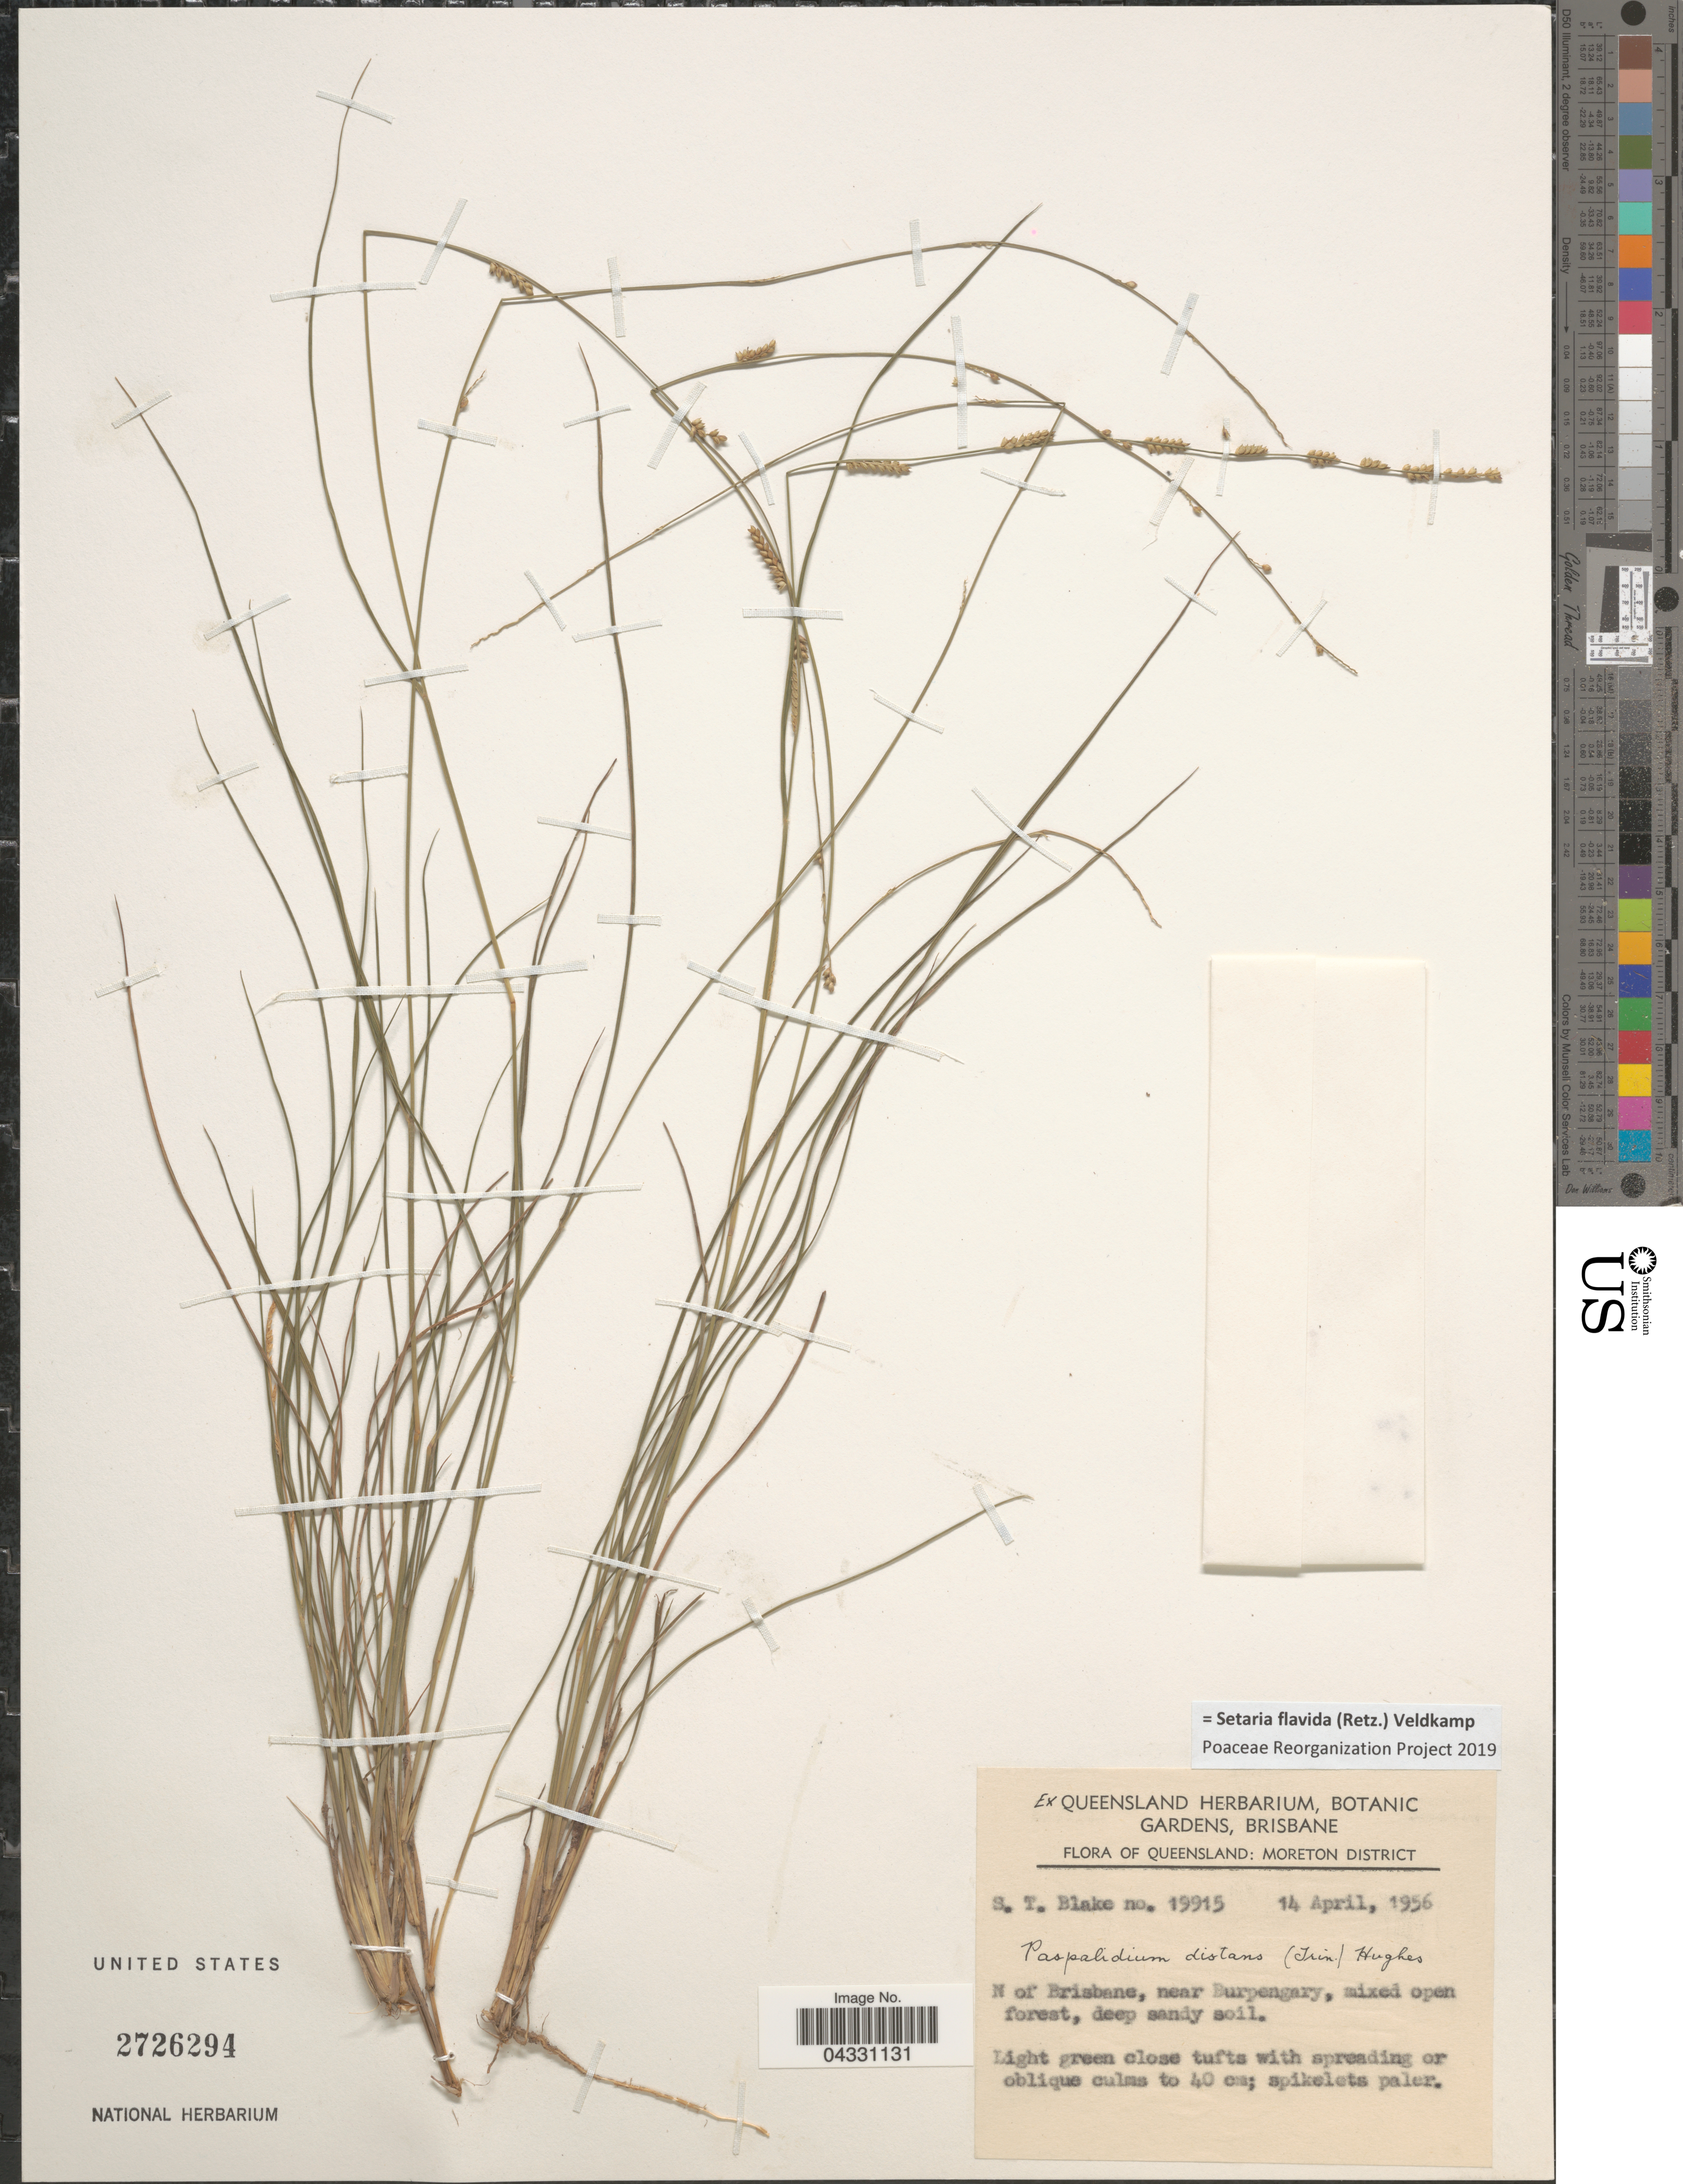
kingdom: Plantae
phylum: Tracheophyta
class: Liliopsida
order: Poales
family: Poaceae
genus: Setaria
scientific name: Setaria flavida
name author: (Retz.) Veldkamp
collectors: S. T. Blake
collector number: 19915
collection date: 1956-04-14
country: Australia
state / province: Queensland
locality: Moreton District. N of Brisbane, near Burpengary.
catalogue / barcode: US 2726294